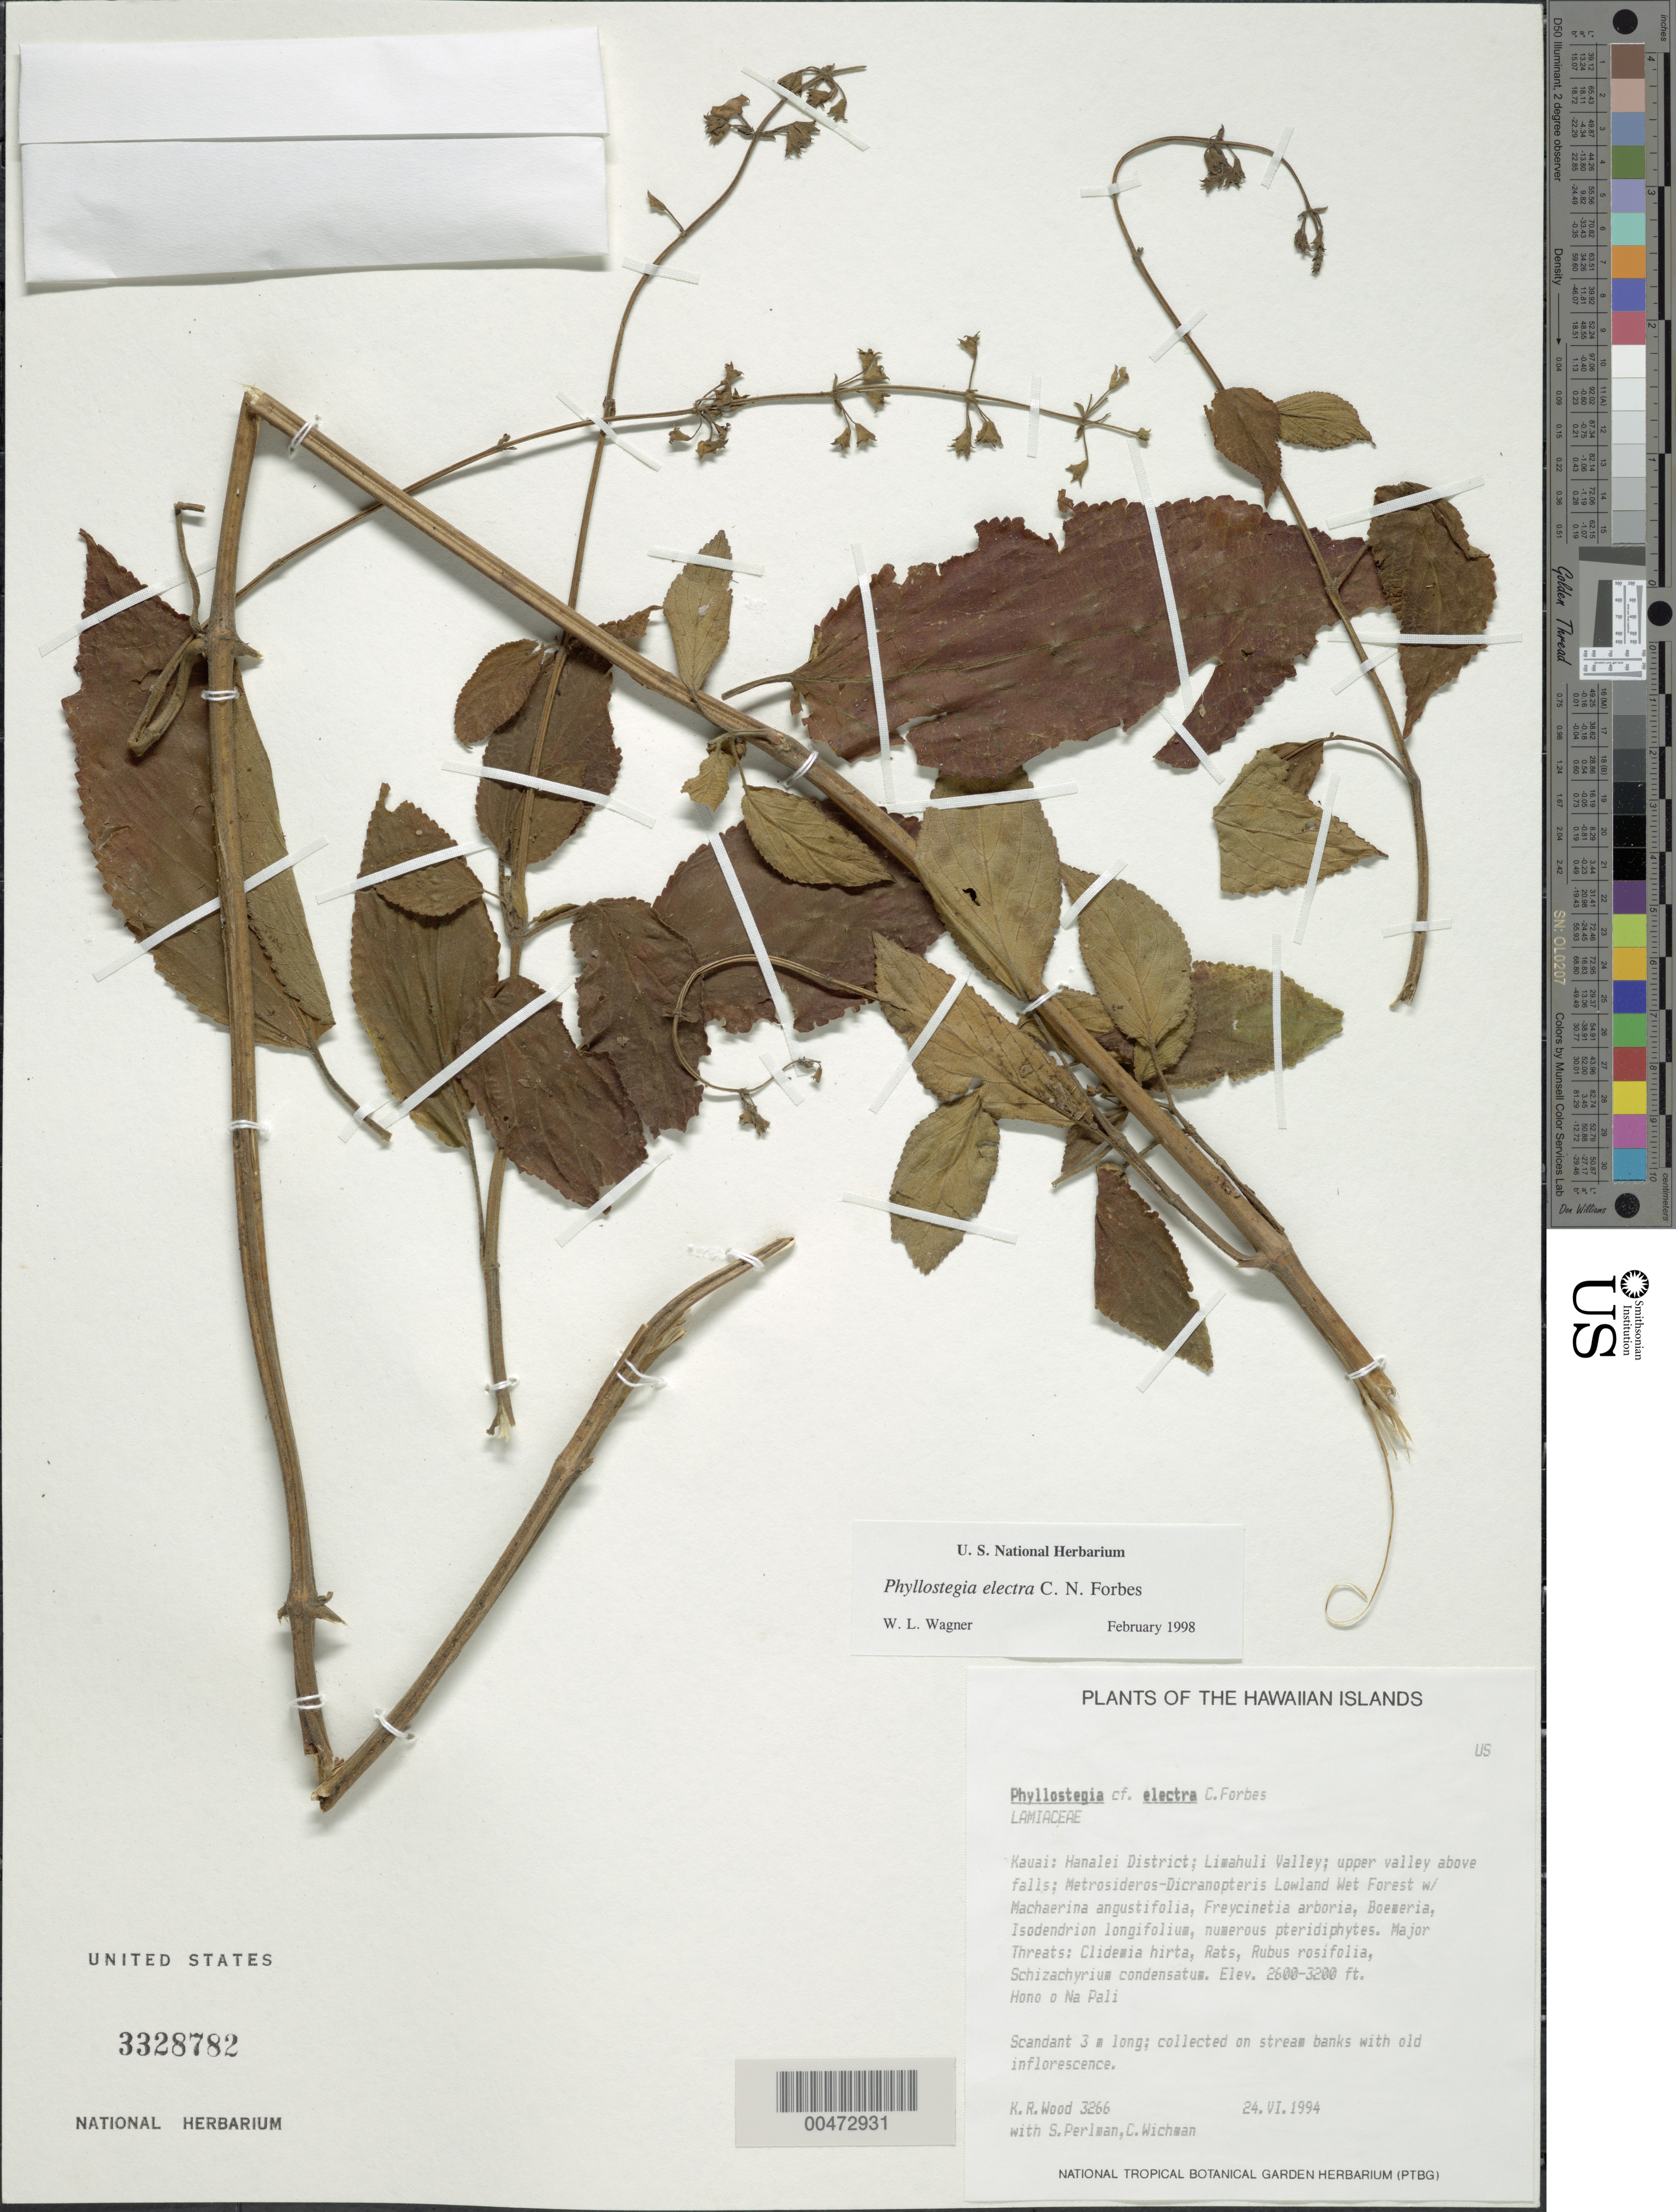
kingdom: Plantae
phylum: Tracheophyta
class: Magnoliopsida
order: Lamiales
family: Lamiaceae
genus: Phyllostegia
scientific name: Phyllostegia electra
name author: C.N. Forbes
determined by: Wagner, W. L., (BOT), Smithsonian Institution - National Museum of Natural History (UNITED STATES)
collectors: K. R. Wood, S. Perlamn & C. Wichman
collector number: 3266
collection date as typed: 24 Jun 1994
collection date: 1994-06-24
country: United States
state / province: Hawaii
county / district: Kauai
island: Kaua'i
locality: Hanalei Dist, Limahuli Valley, upper valley above falls, Hono o Na Pali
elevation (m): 792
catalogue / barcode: US 3328782